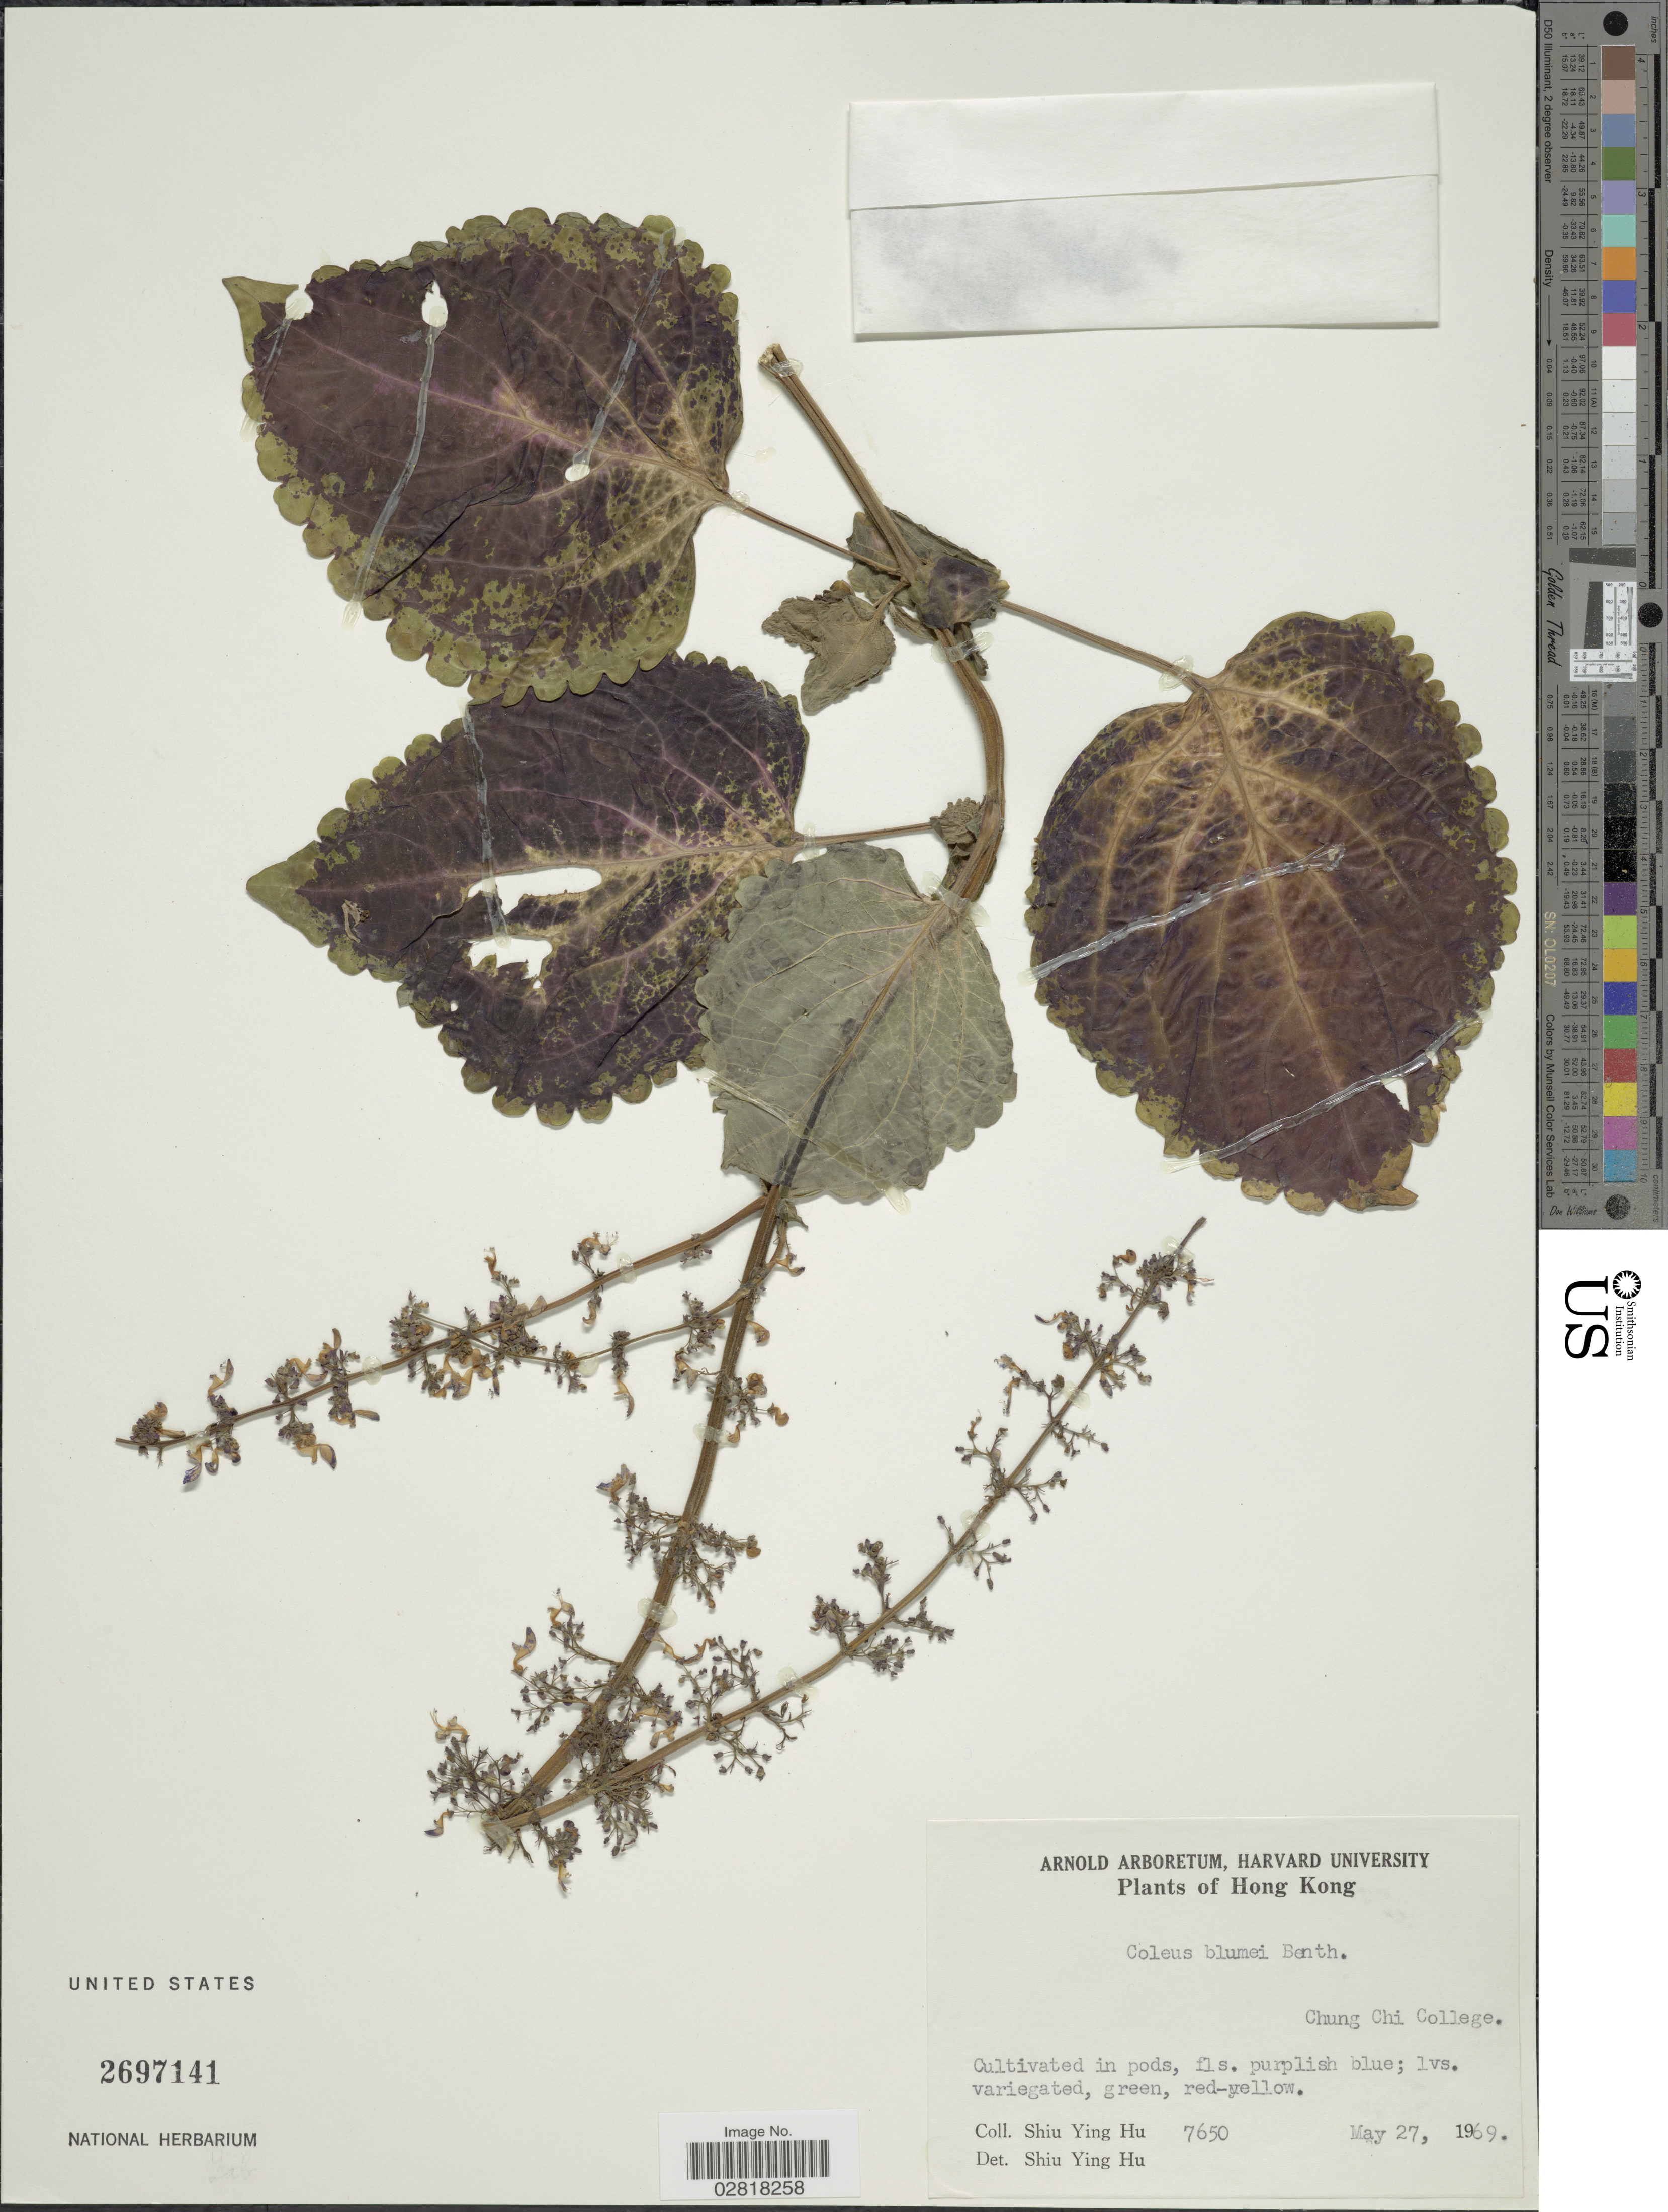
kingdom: Plantae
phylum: Tracheophyta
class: Magnoliopsida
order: Lamiales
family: Lamiaceae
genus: Plectranthus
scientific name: Plectranthus scutellarioides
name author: (L.) R. Br.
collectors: S. Y. Hu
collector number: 7650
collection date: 1969-05-27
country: China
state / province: Hong Kong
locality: Chung Chi College.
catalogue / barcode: US 2697141